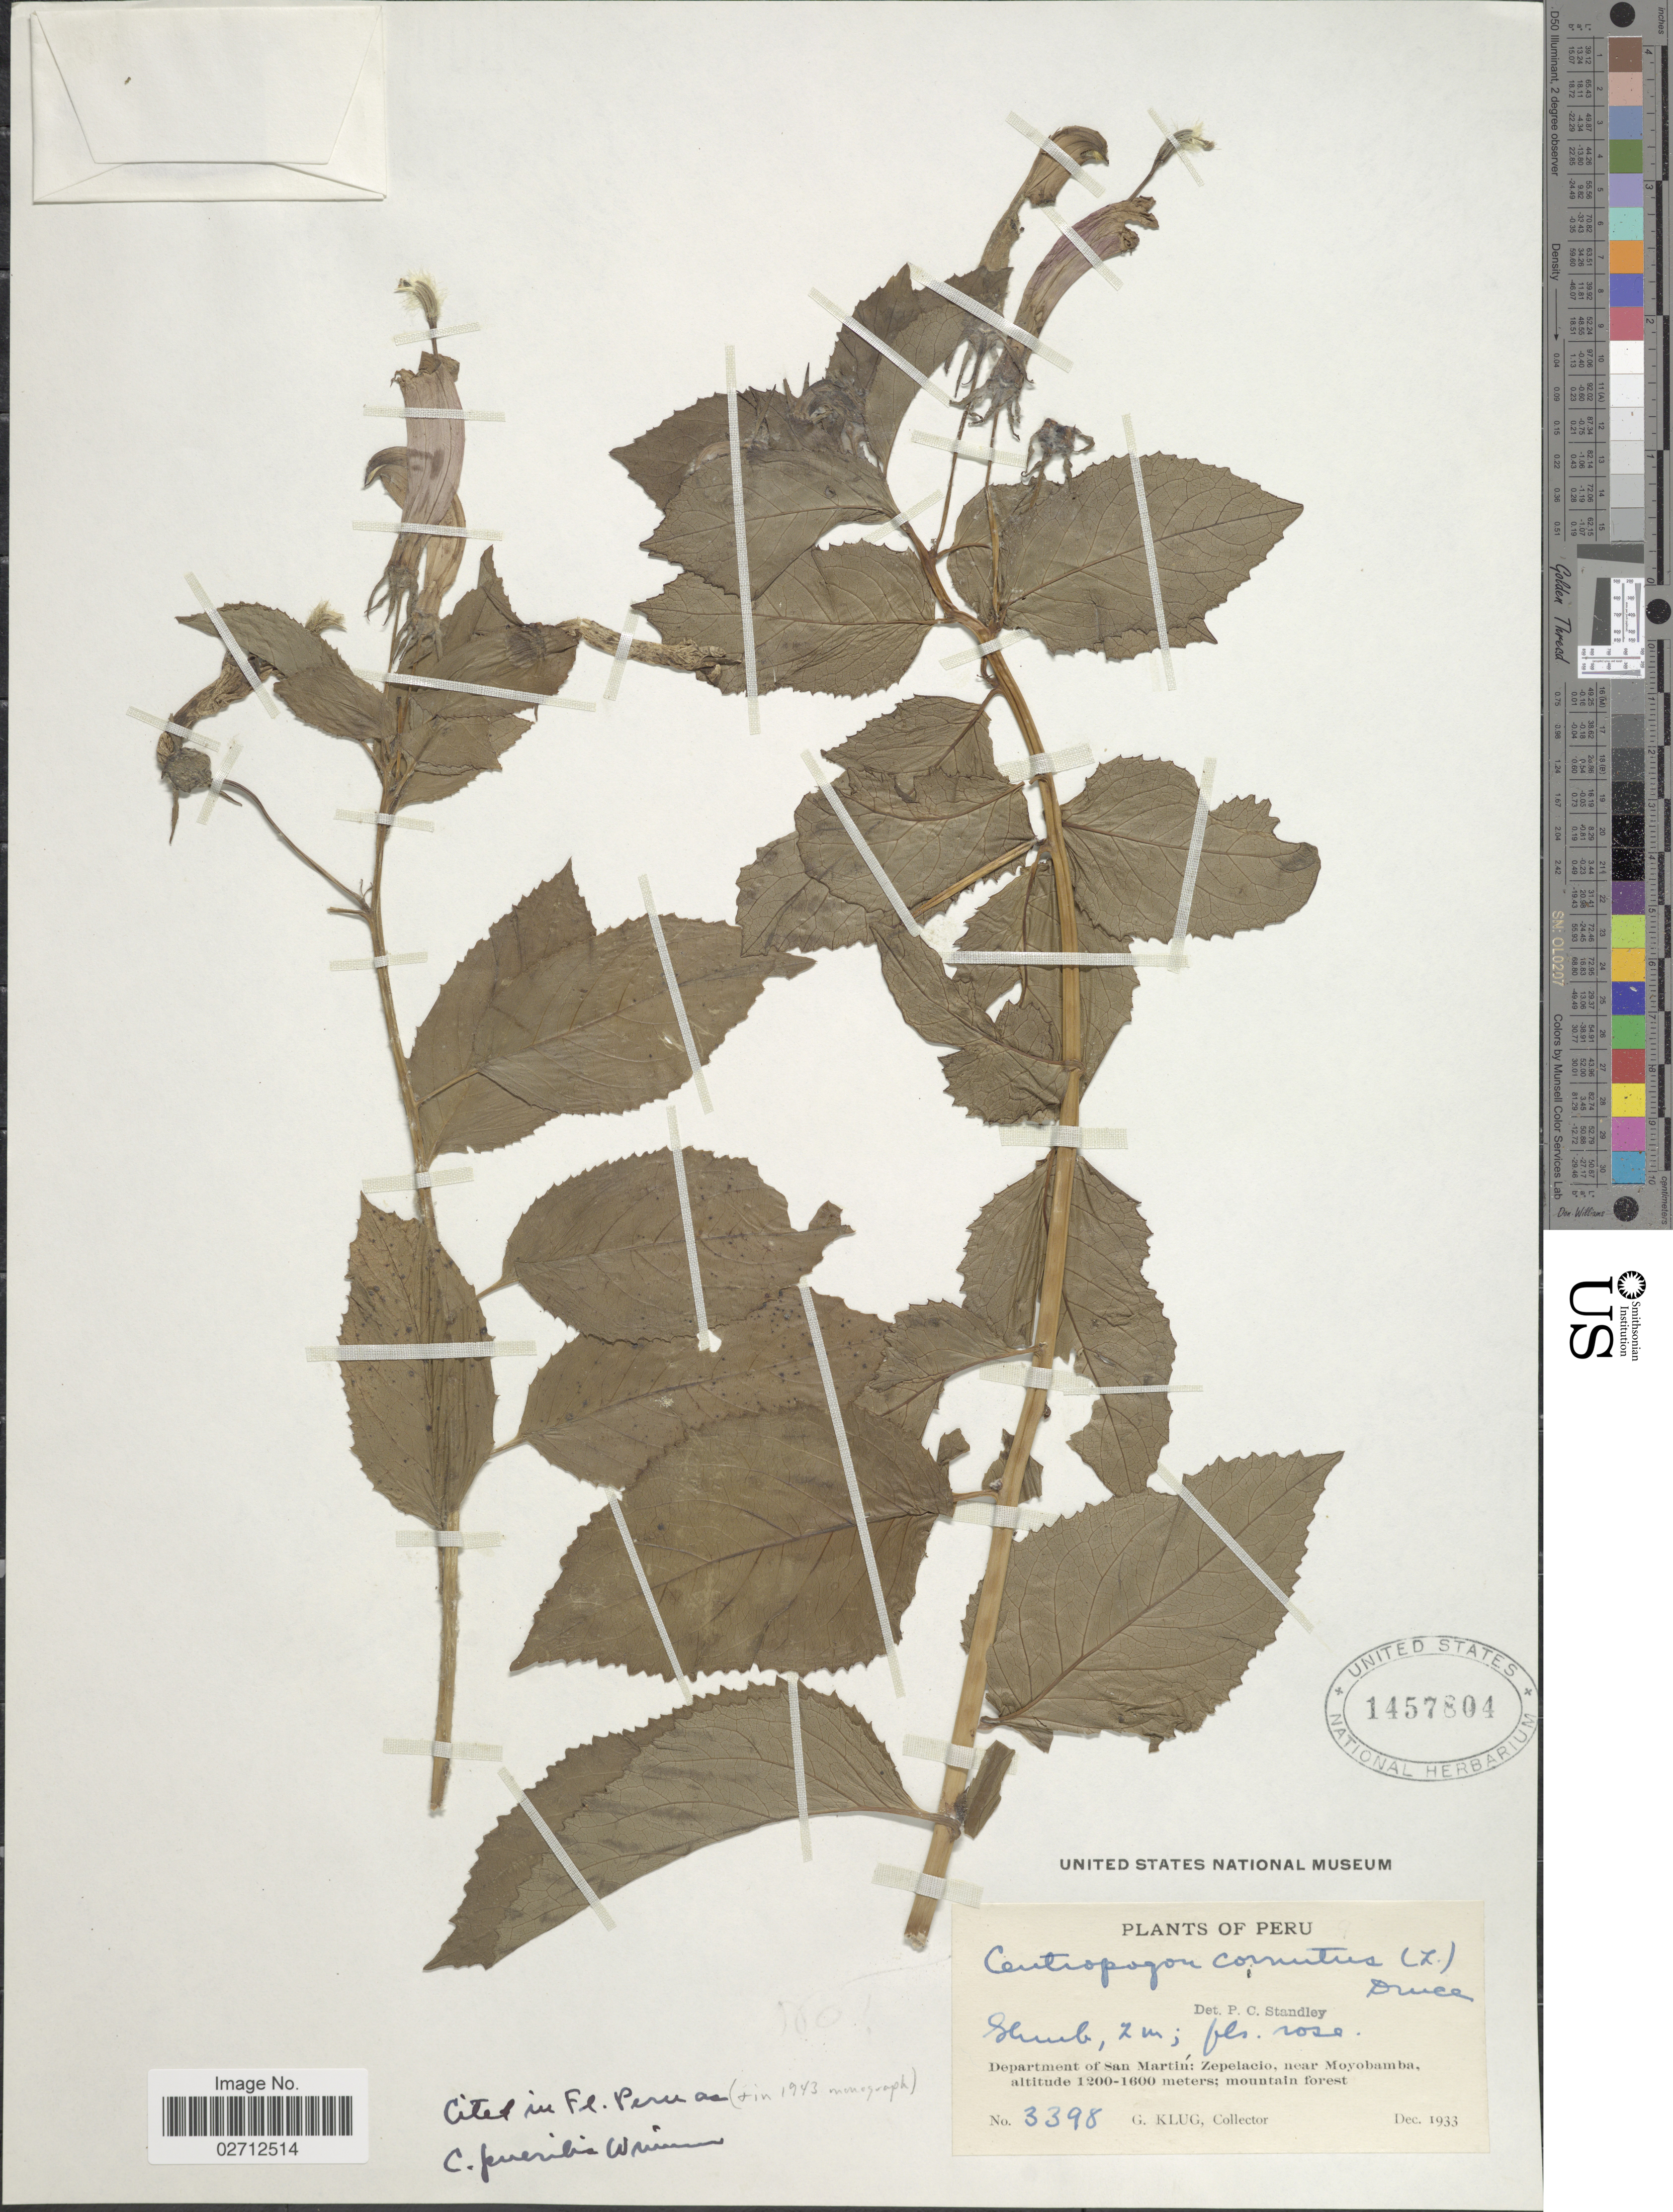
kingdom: Plantae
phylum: Tracheophyta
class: Magnoliopsida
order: Asterales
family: Campanulaceae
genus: Centropogon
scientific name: Centropogon puerilis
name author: E. Wimm.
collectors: G. Klug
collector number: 3398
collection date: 1933-12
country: Peru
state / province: San Martín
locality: Department of SanMartín: Zepelacio, near Moyobamba; mountain forest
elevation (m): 1200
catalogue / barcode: US 1457804